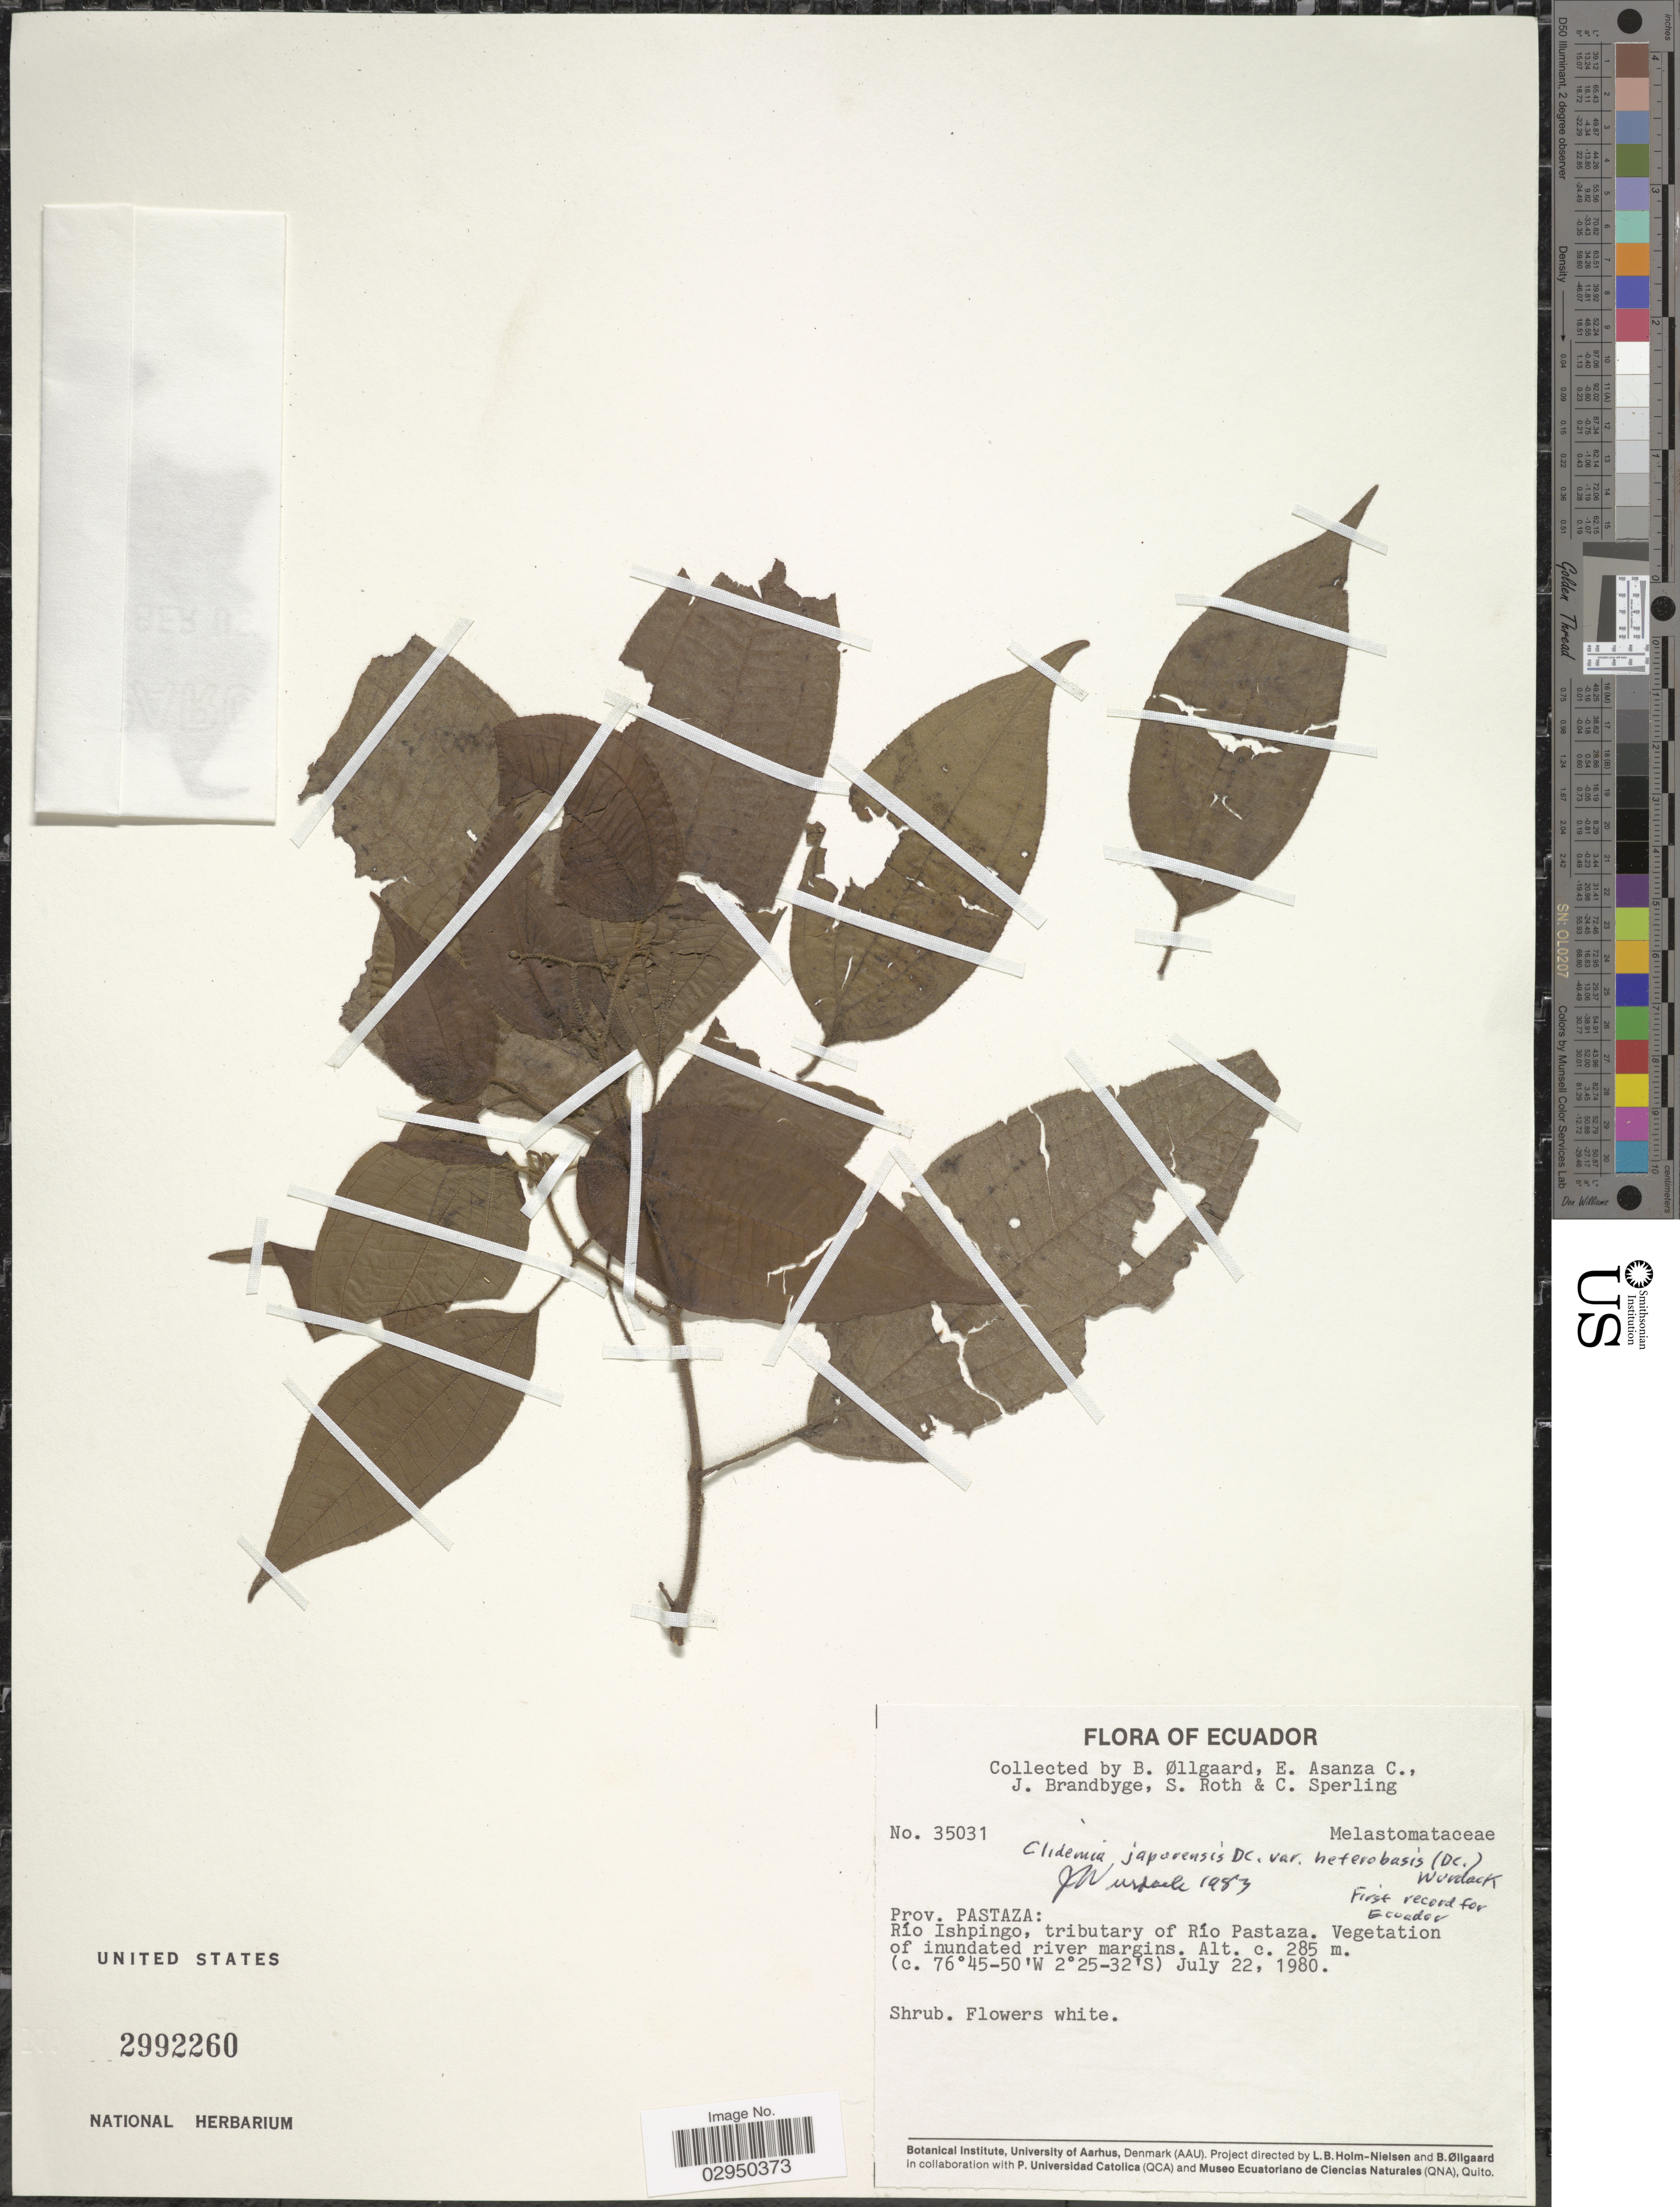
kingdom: Plantae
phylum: Tracheophyta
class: Magnoliopsida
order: Myrtales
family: Melastomataceae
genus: Clidemia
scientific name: Clidemia japurensis var. heterobasis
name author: (DC.) Wurdack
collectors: B. Øllgaard, E. Asanza C., J. Brandbyge, S. Roth & C. Sperling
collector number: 35031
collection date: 1980-07-22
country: Ecuador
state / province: Pastaza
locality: Río Ishpingo, tributary of Río Pastaza. Vegetation of inundated river margins.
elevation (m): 285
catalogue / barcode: US 2992260